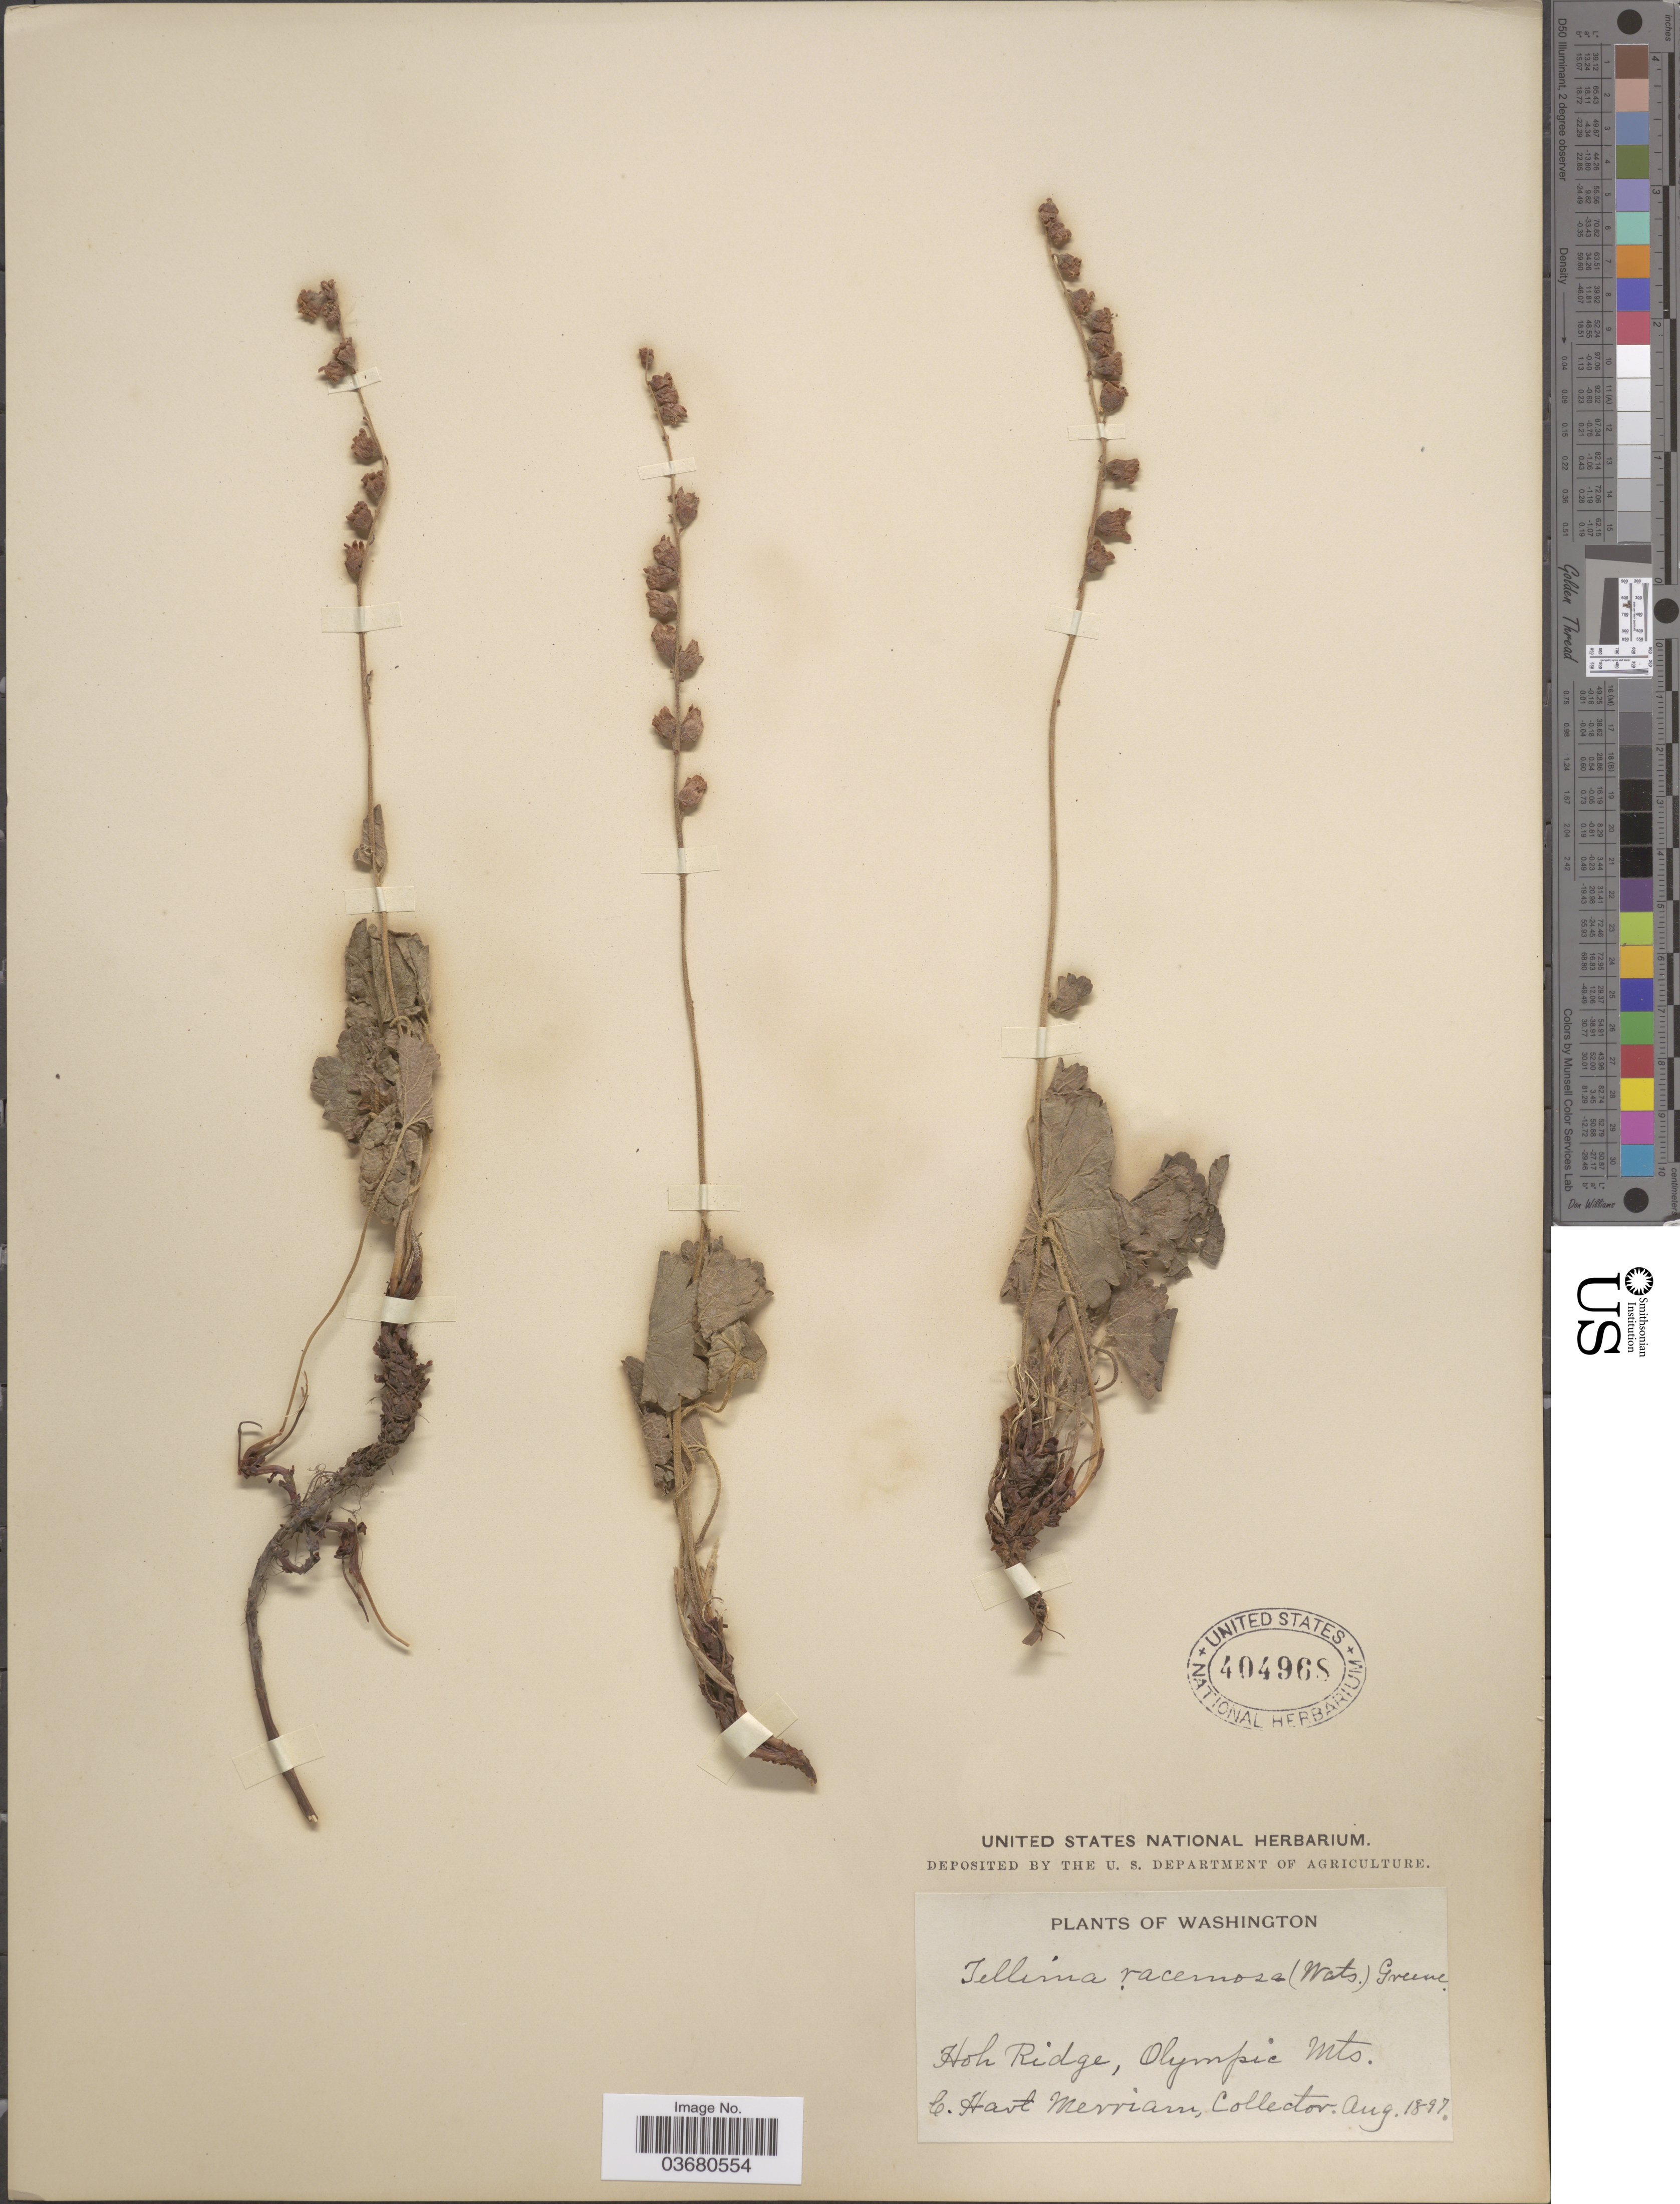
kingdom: Plantae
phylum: Tracheophyta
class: Magnoliopsida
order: Saxifragales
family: Saxifragaceae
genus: Elmera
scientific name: Elmera racemosa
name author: (S. Watson) Rydb.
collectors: C. Merriam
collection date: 1897-08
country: United States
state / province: Washington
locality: Hoh Ridge, Olympic Mts.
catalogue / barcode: US 404968